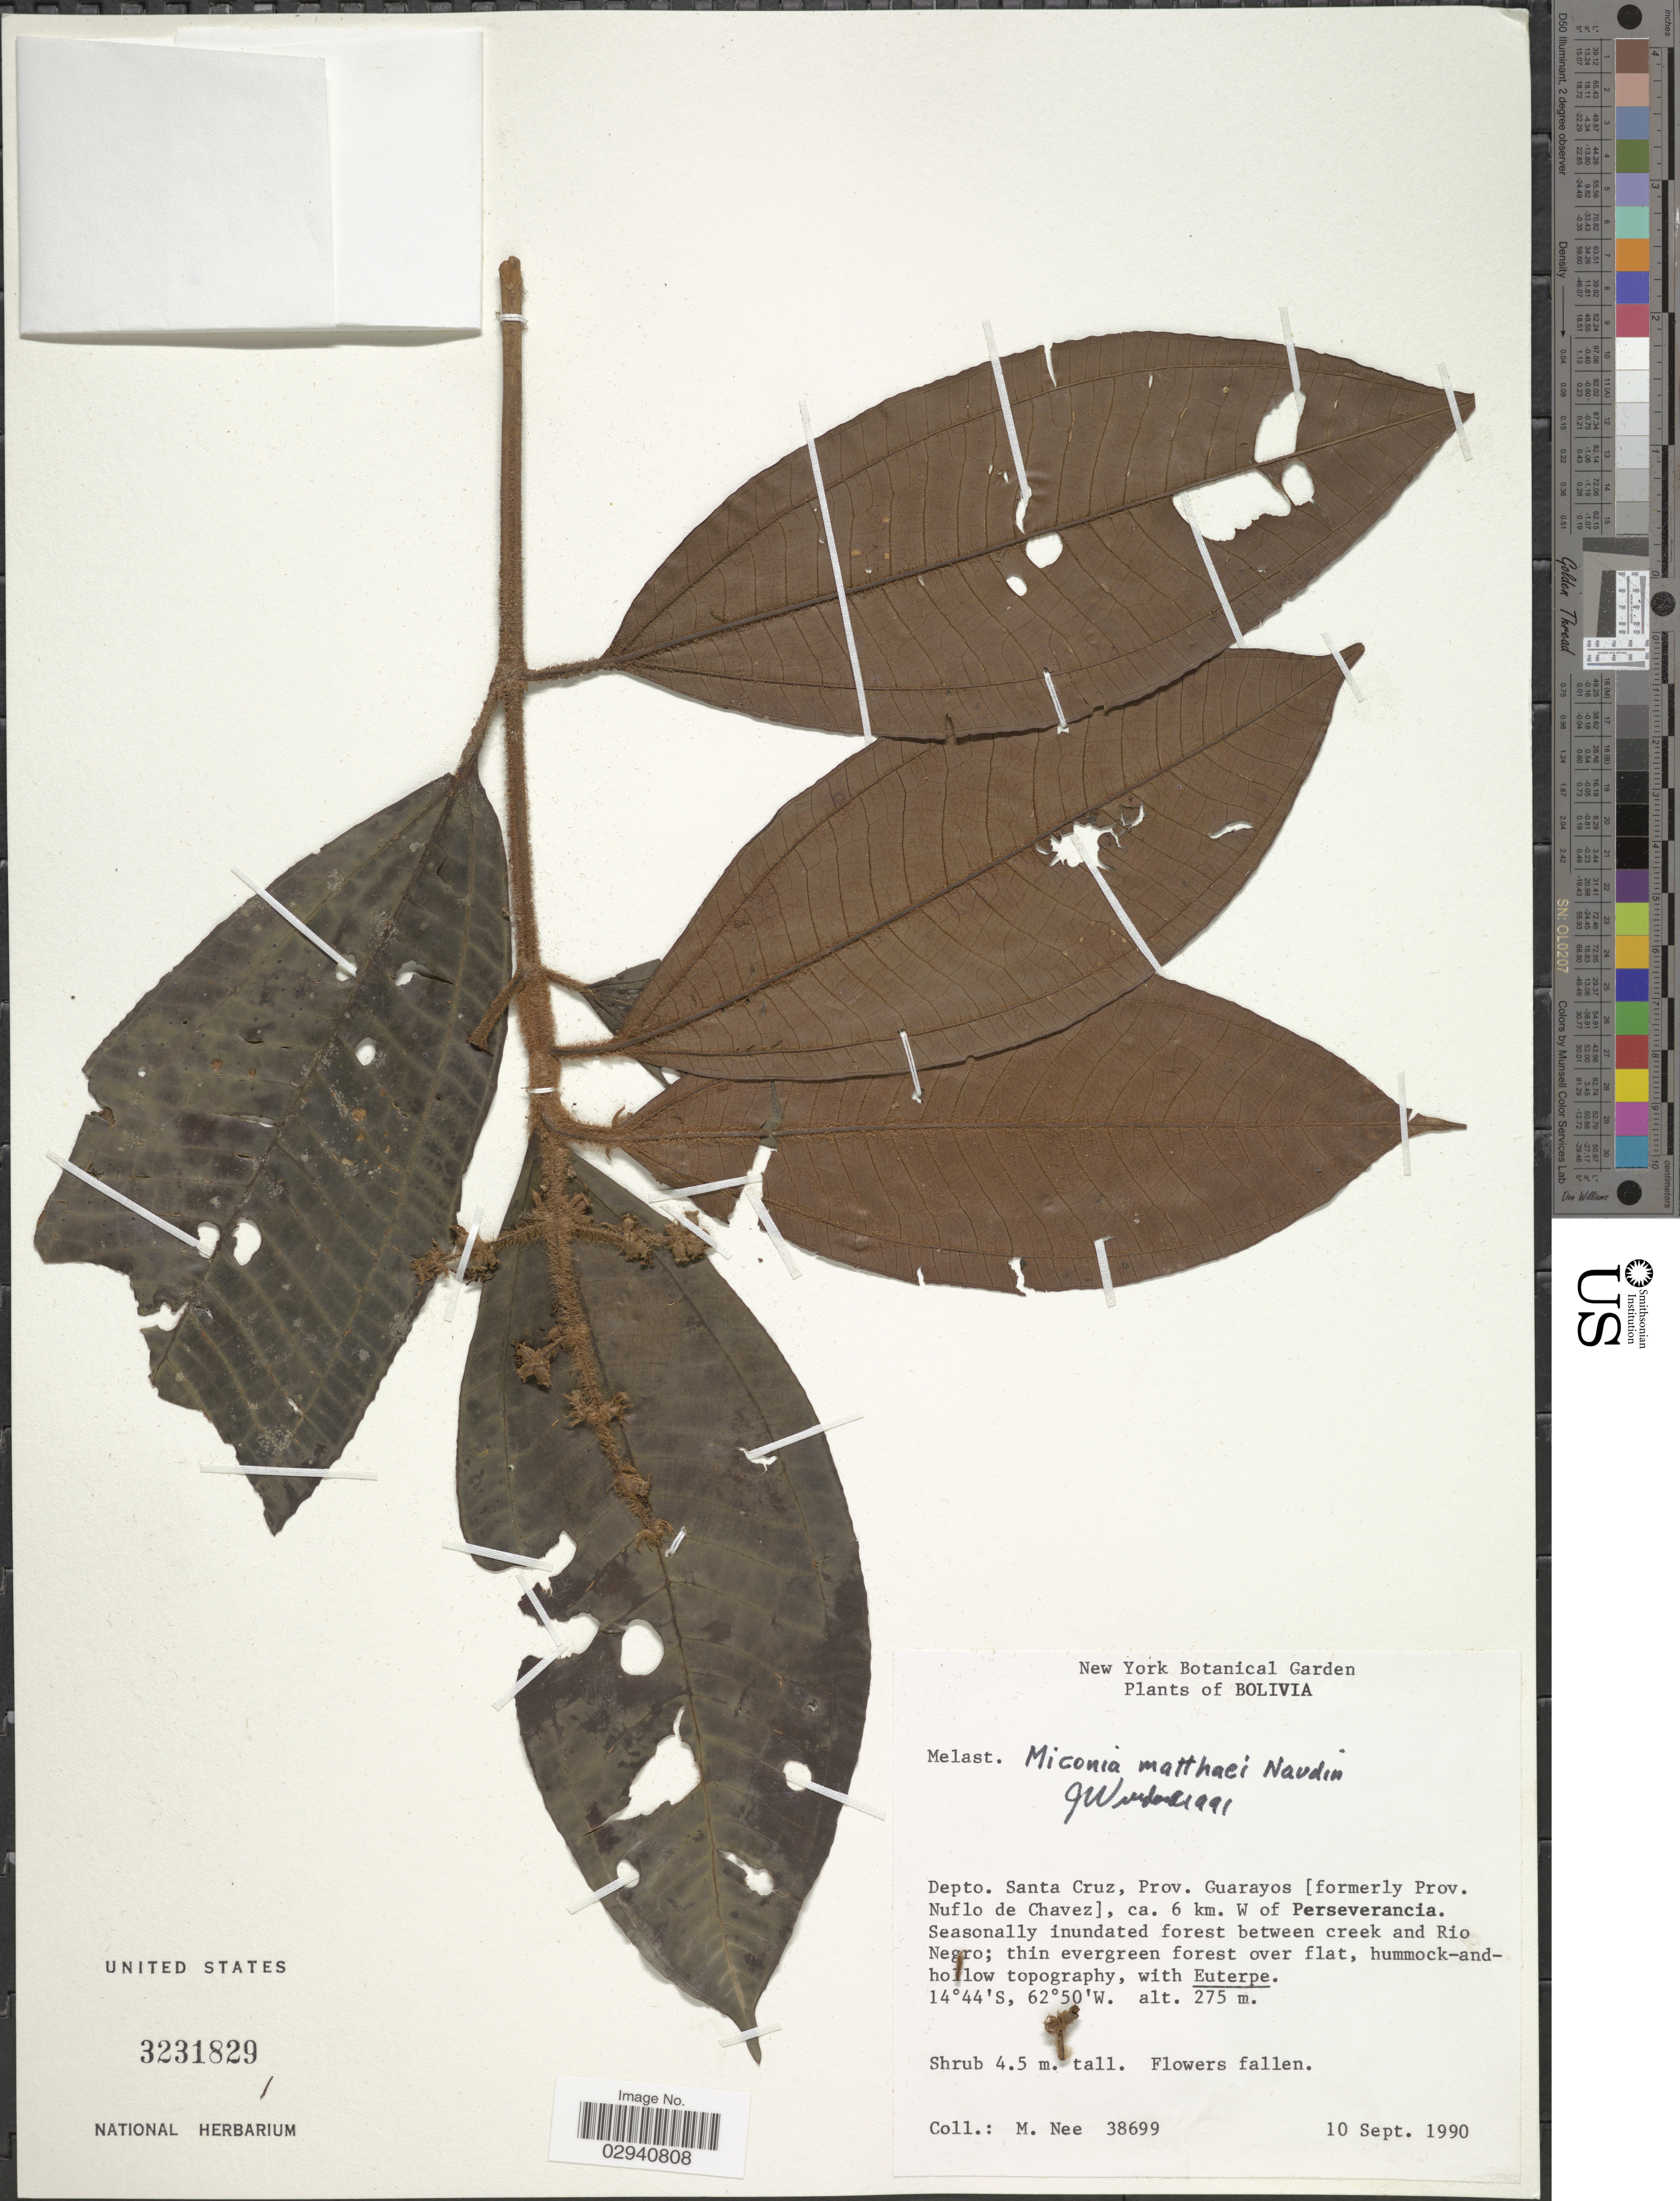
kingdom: Plantae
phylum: Tracheophyta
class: Magnoliopsida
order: Myrtales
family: Melastomataceae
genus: Miconia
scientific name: Miconia matthaei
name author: Naudin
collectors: M. Nee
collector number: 38699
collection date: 1990-09-10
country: Bolivia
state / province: Santa Cruz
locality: Depto. Santa Cruz, Prov. Guarayos [formerly Prov. Nuflo de Chavez), ca. 6 km. W of Perseverancia. Between creek and Rio Negro.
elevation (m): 275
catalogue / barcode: US 3231829